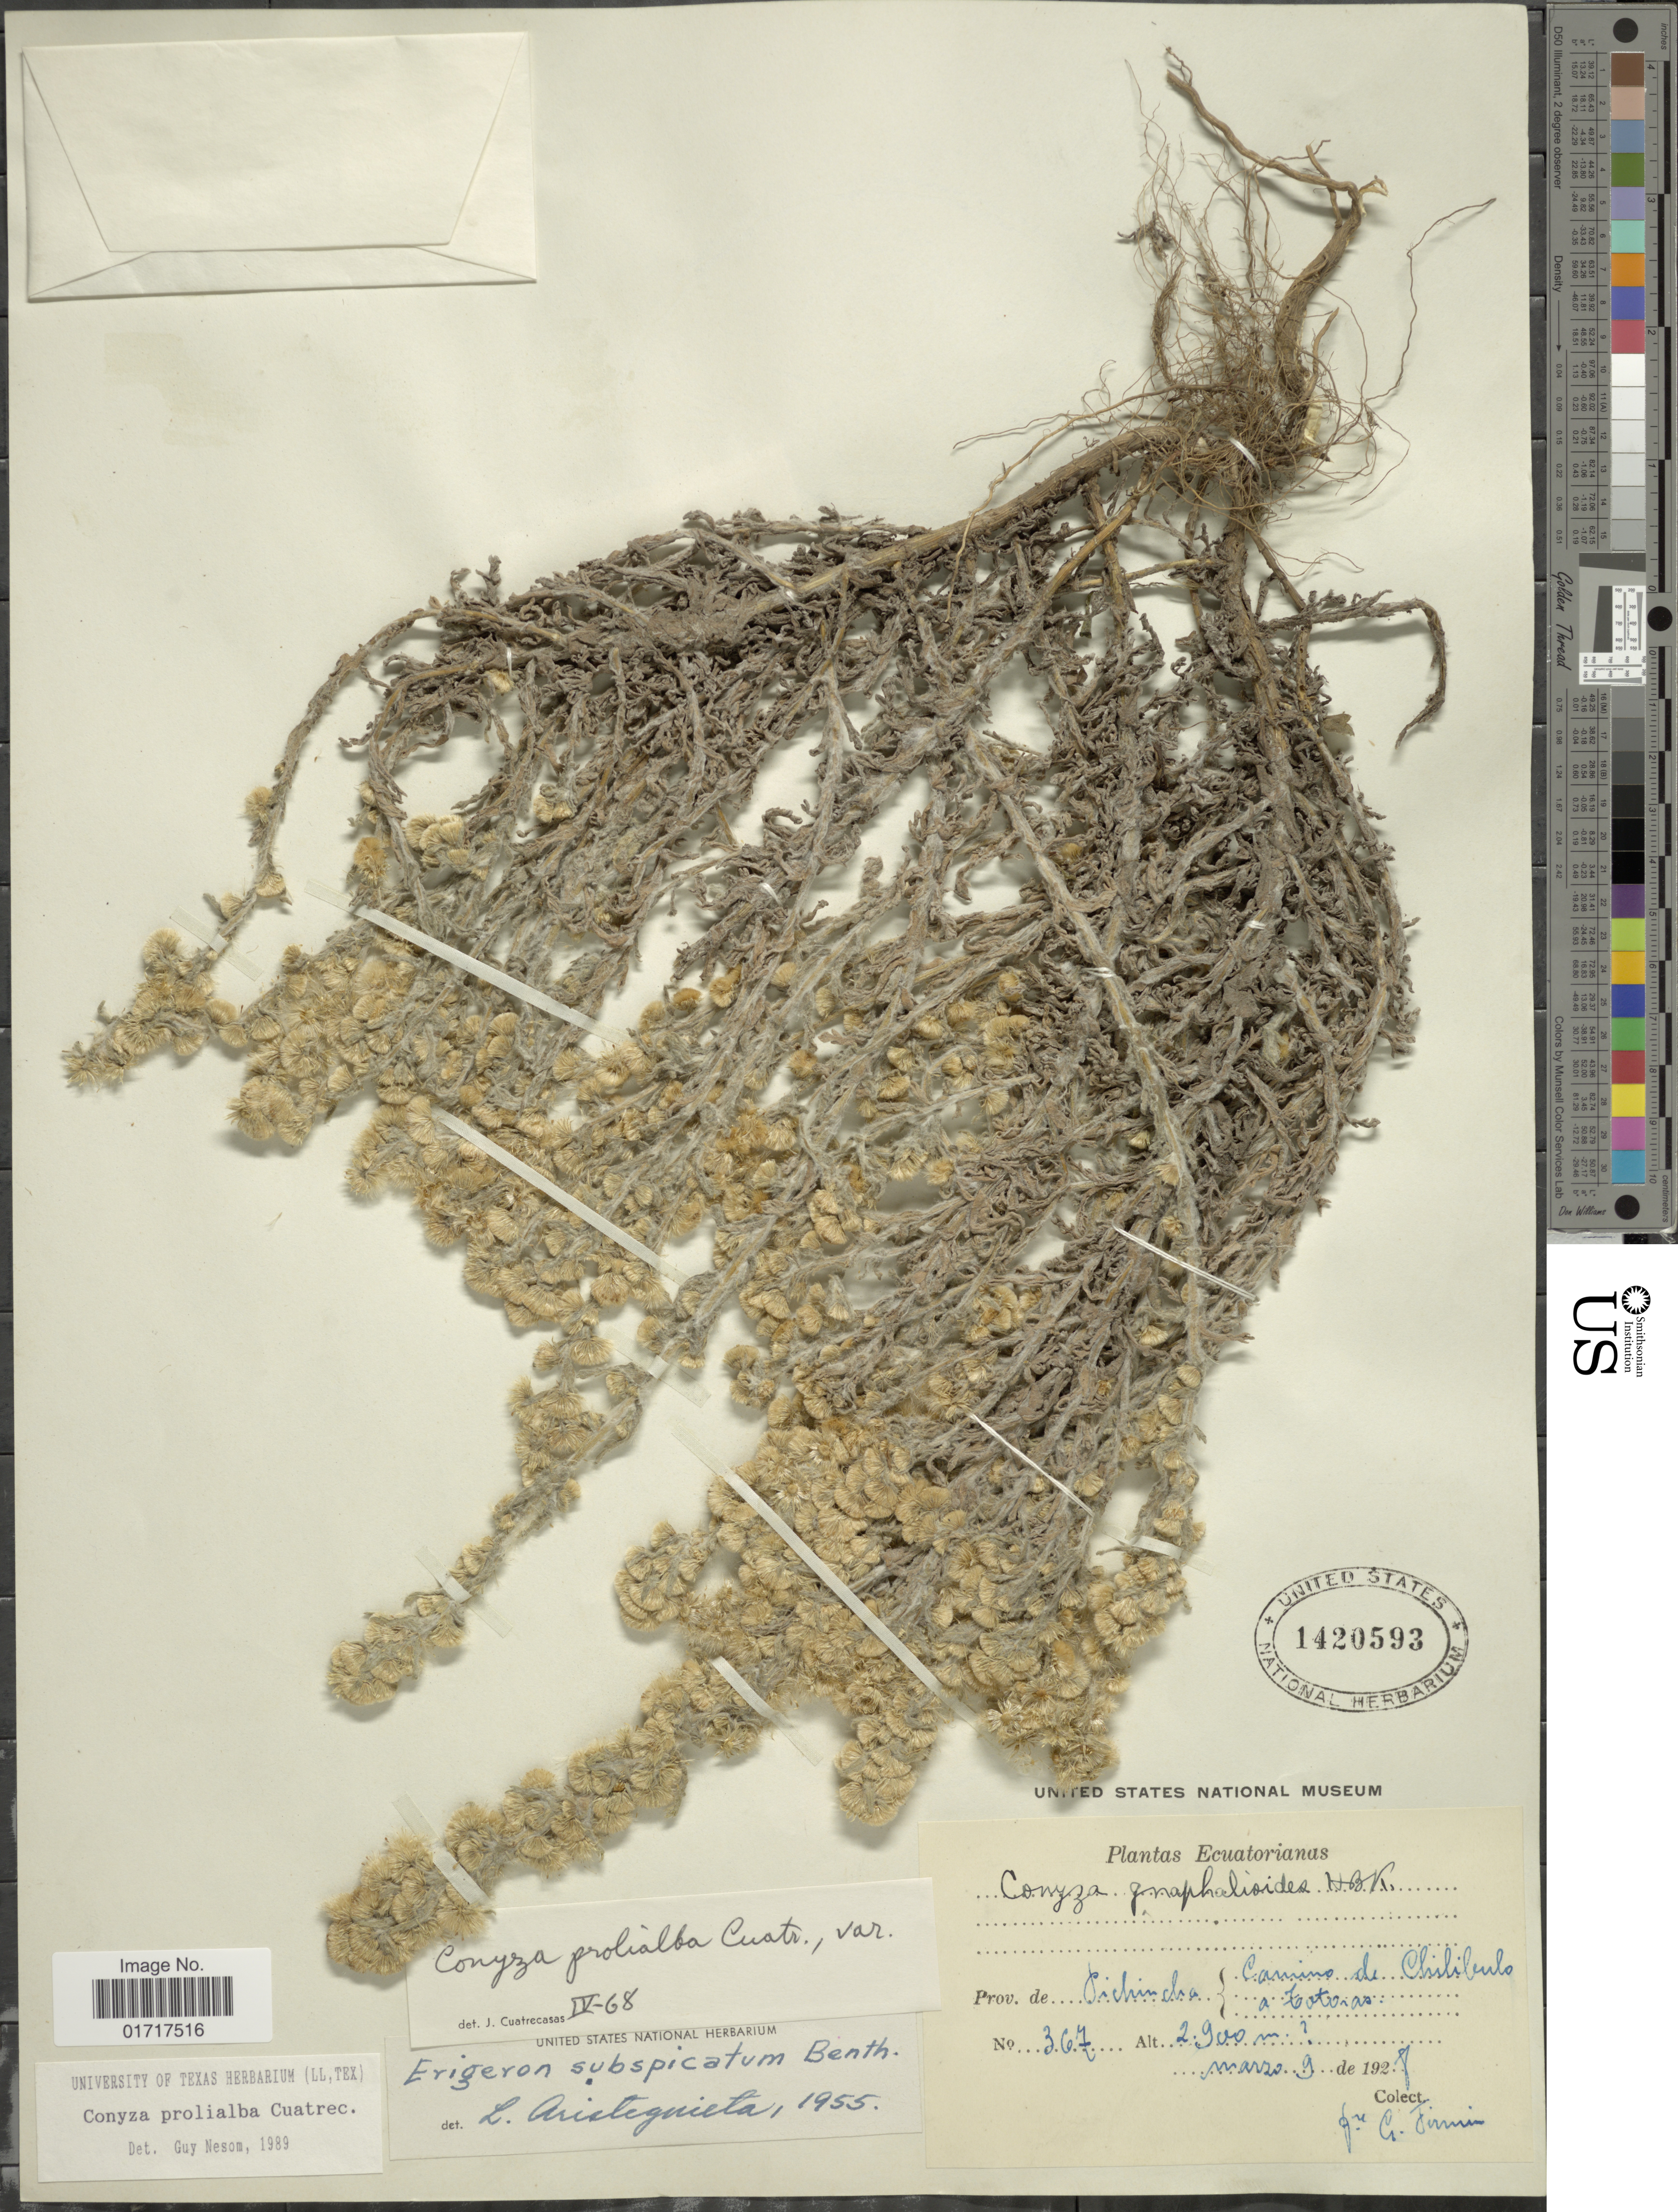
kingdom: Plantae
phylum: Tracheophyta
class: Magnoliopsida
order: Asterales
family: Asteraceae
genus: Conyza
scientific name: Conyza prolialba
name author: Cuatrec.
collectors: F. Firmin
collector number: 367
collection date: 1928-03-09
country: Ecuador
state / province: Pichincha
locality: Prov. de Pichincha, Camino de Chilibulo a Totoias.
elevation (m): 2900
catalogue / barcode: US 1420593